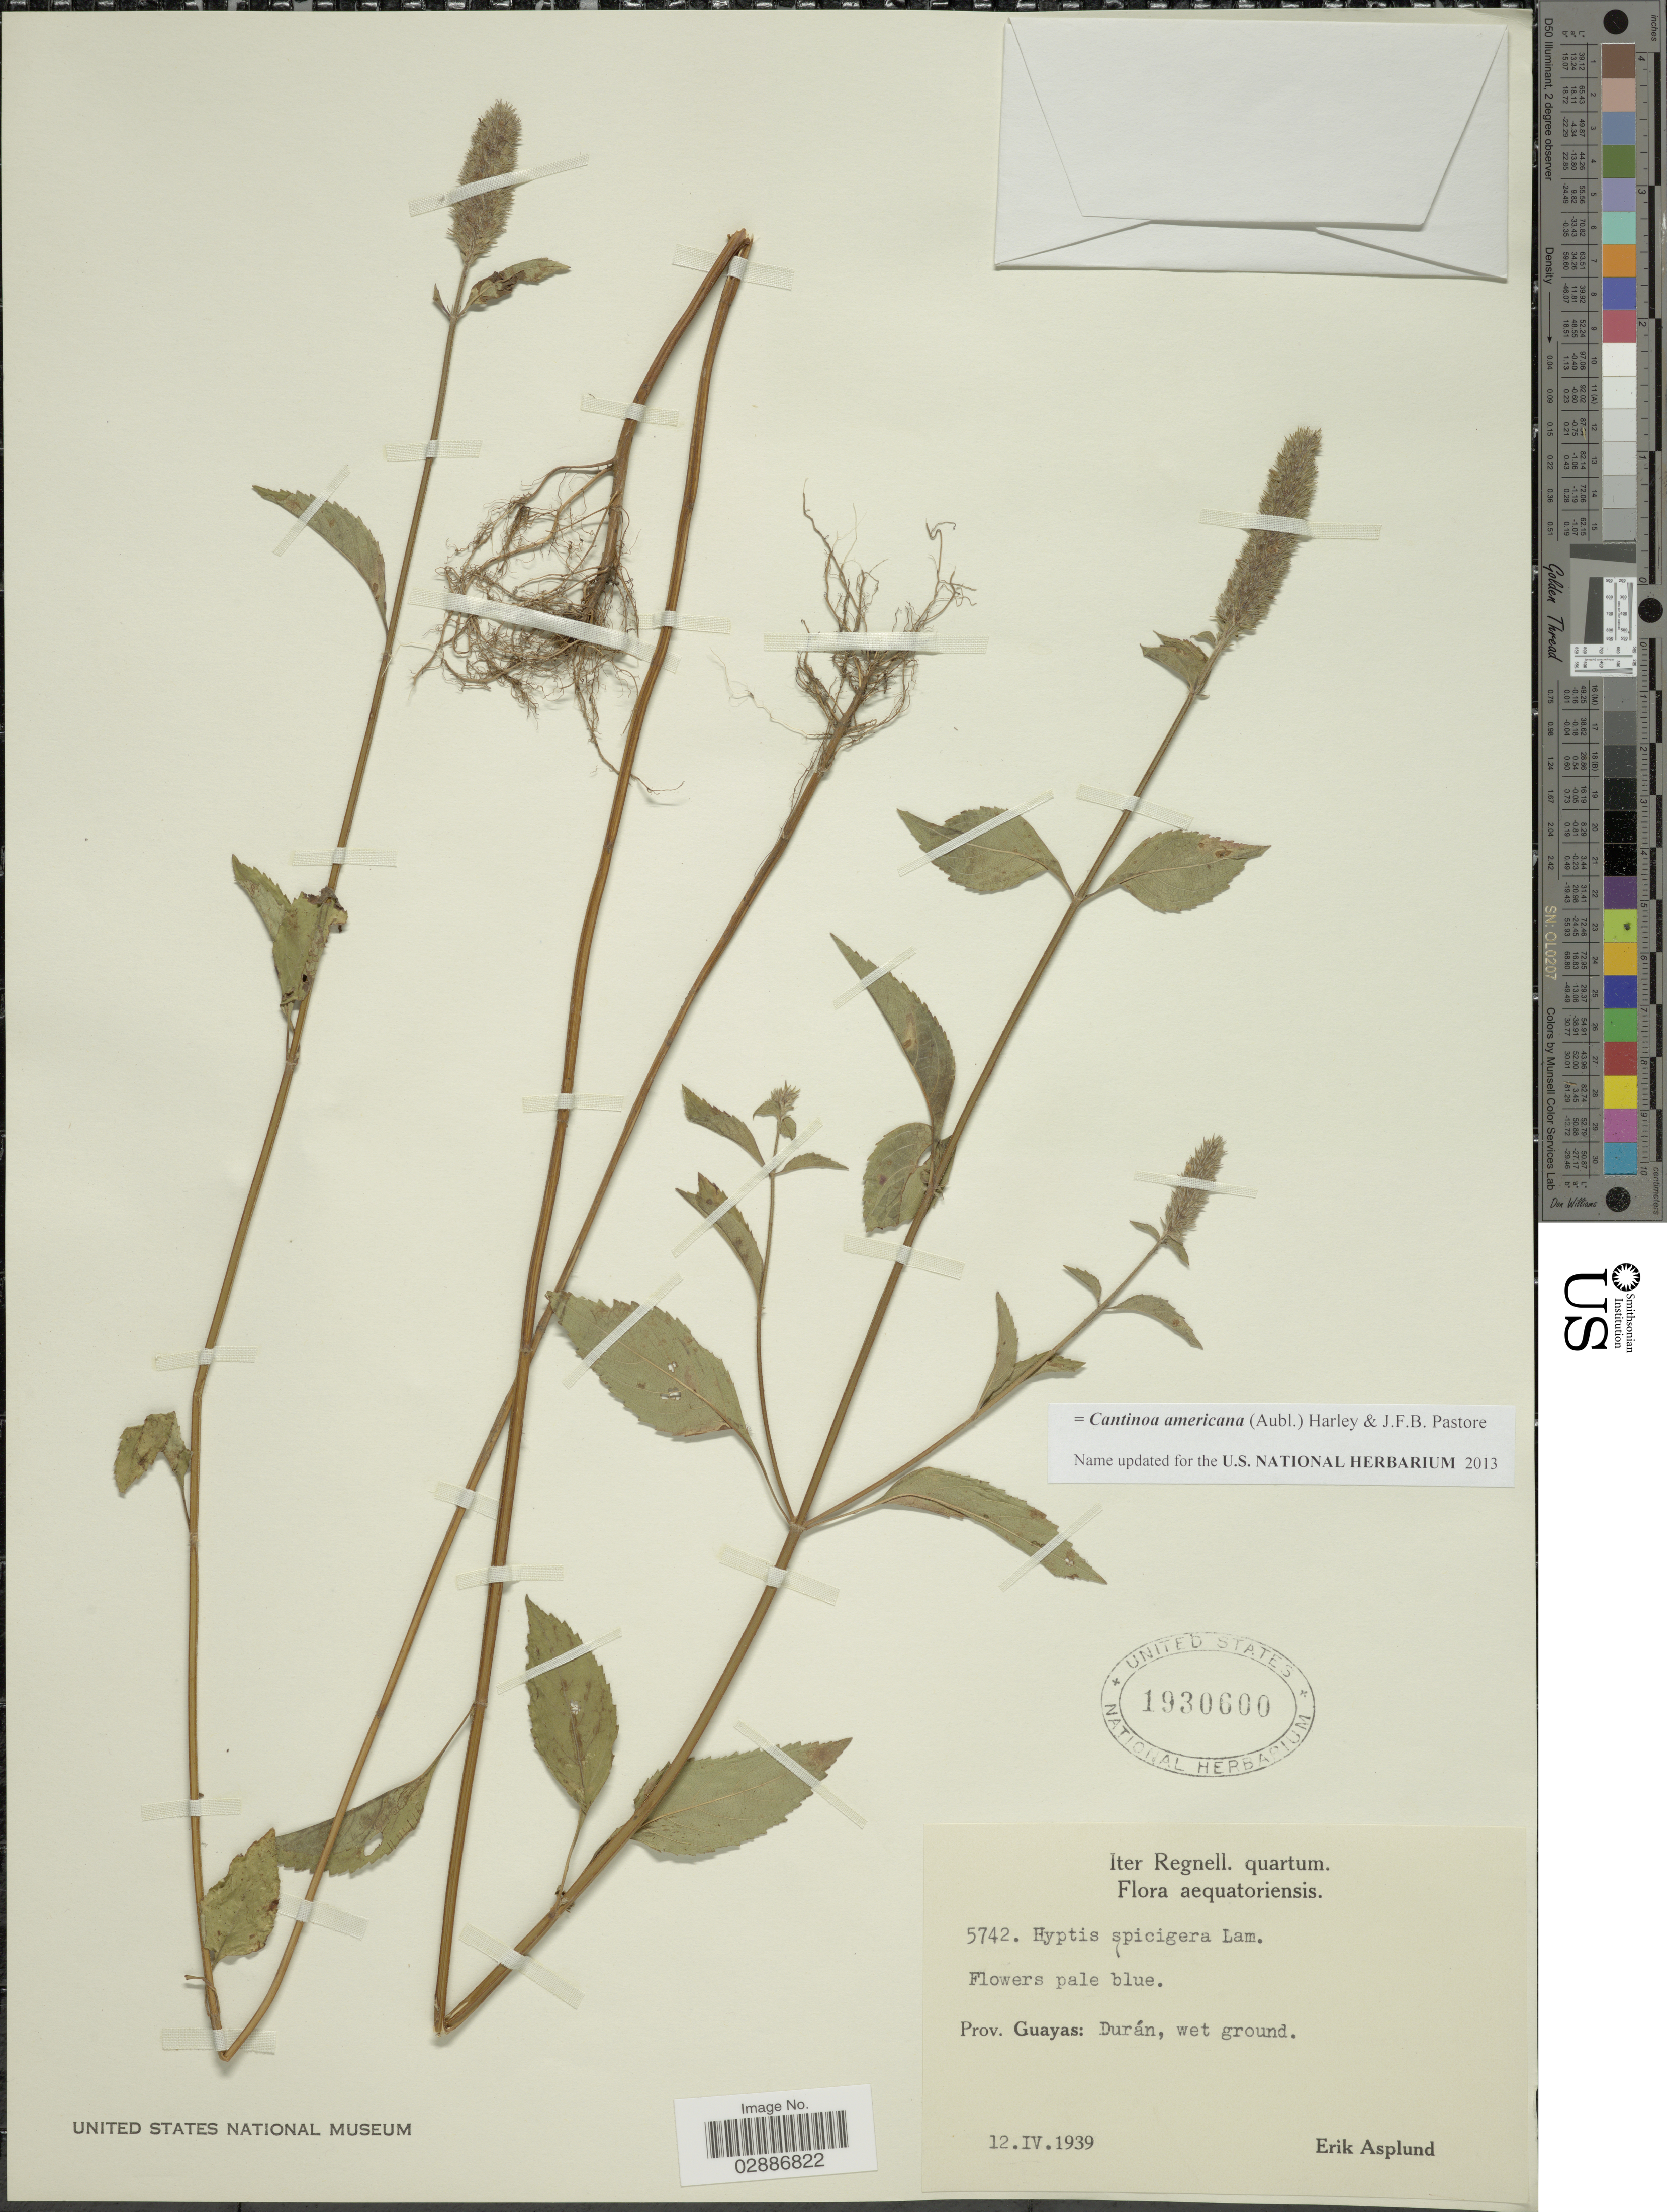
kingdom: Plantae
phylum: Tracheophyta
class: Magnoliopsida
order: Lamiales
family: Lamiaceae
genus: Cantinoa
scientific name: Cantinoa americana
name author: (Aubl.) Harley & J.F.B. Pastore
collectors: E. Asplund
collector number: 5742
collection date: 1939-04-12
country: Ecuador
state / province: Guayas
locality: Durán.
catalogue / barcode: US 1930600